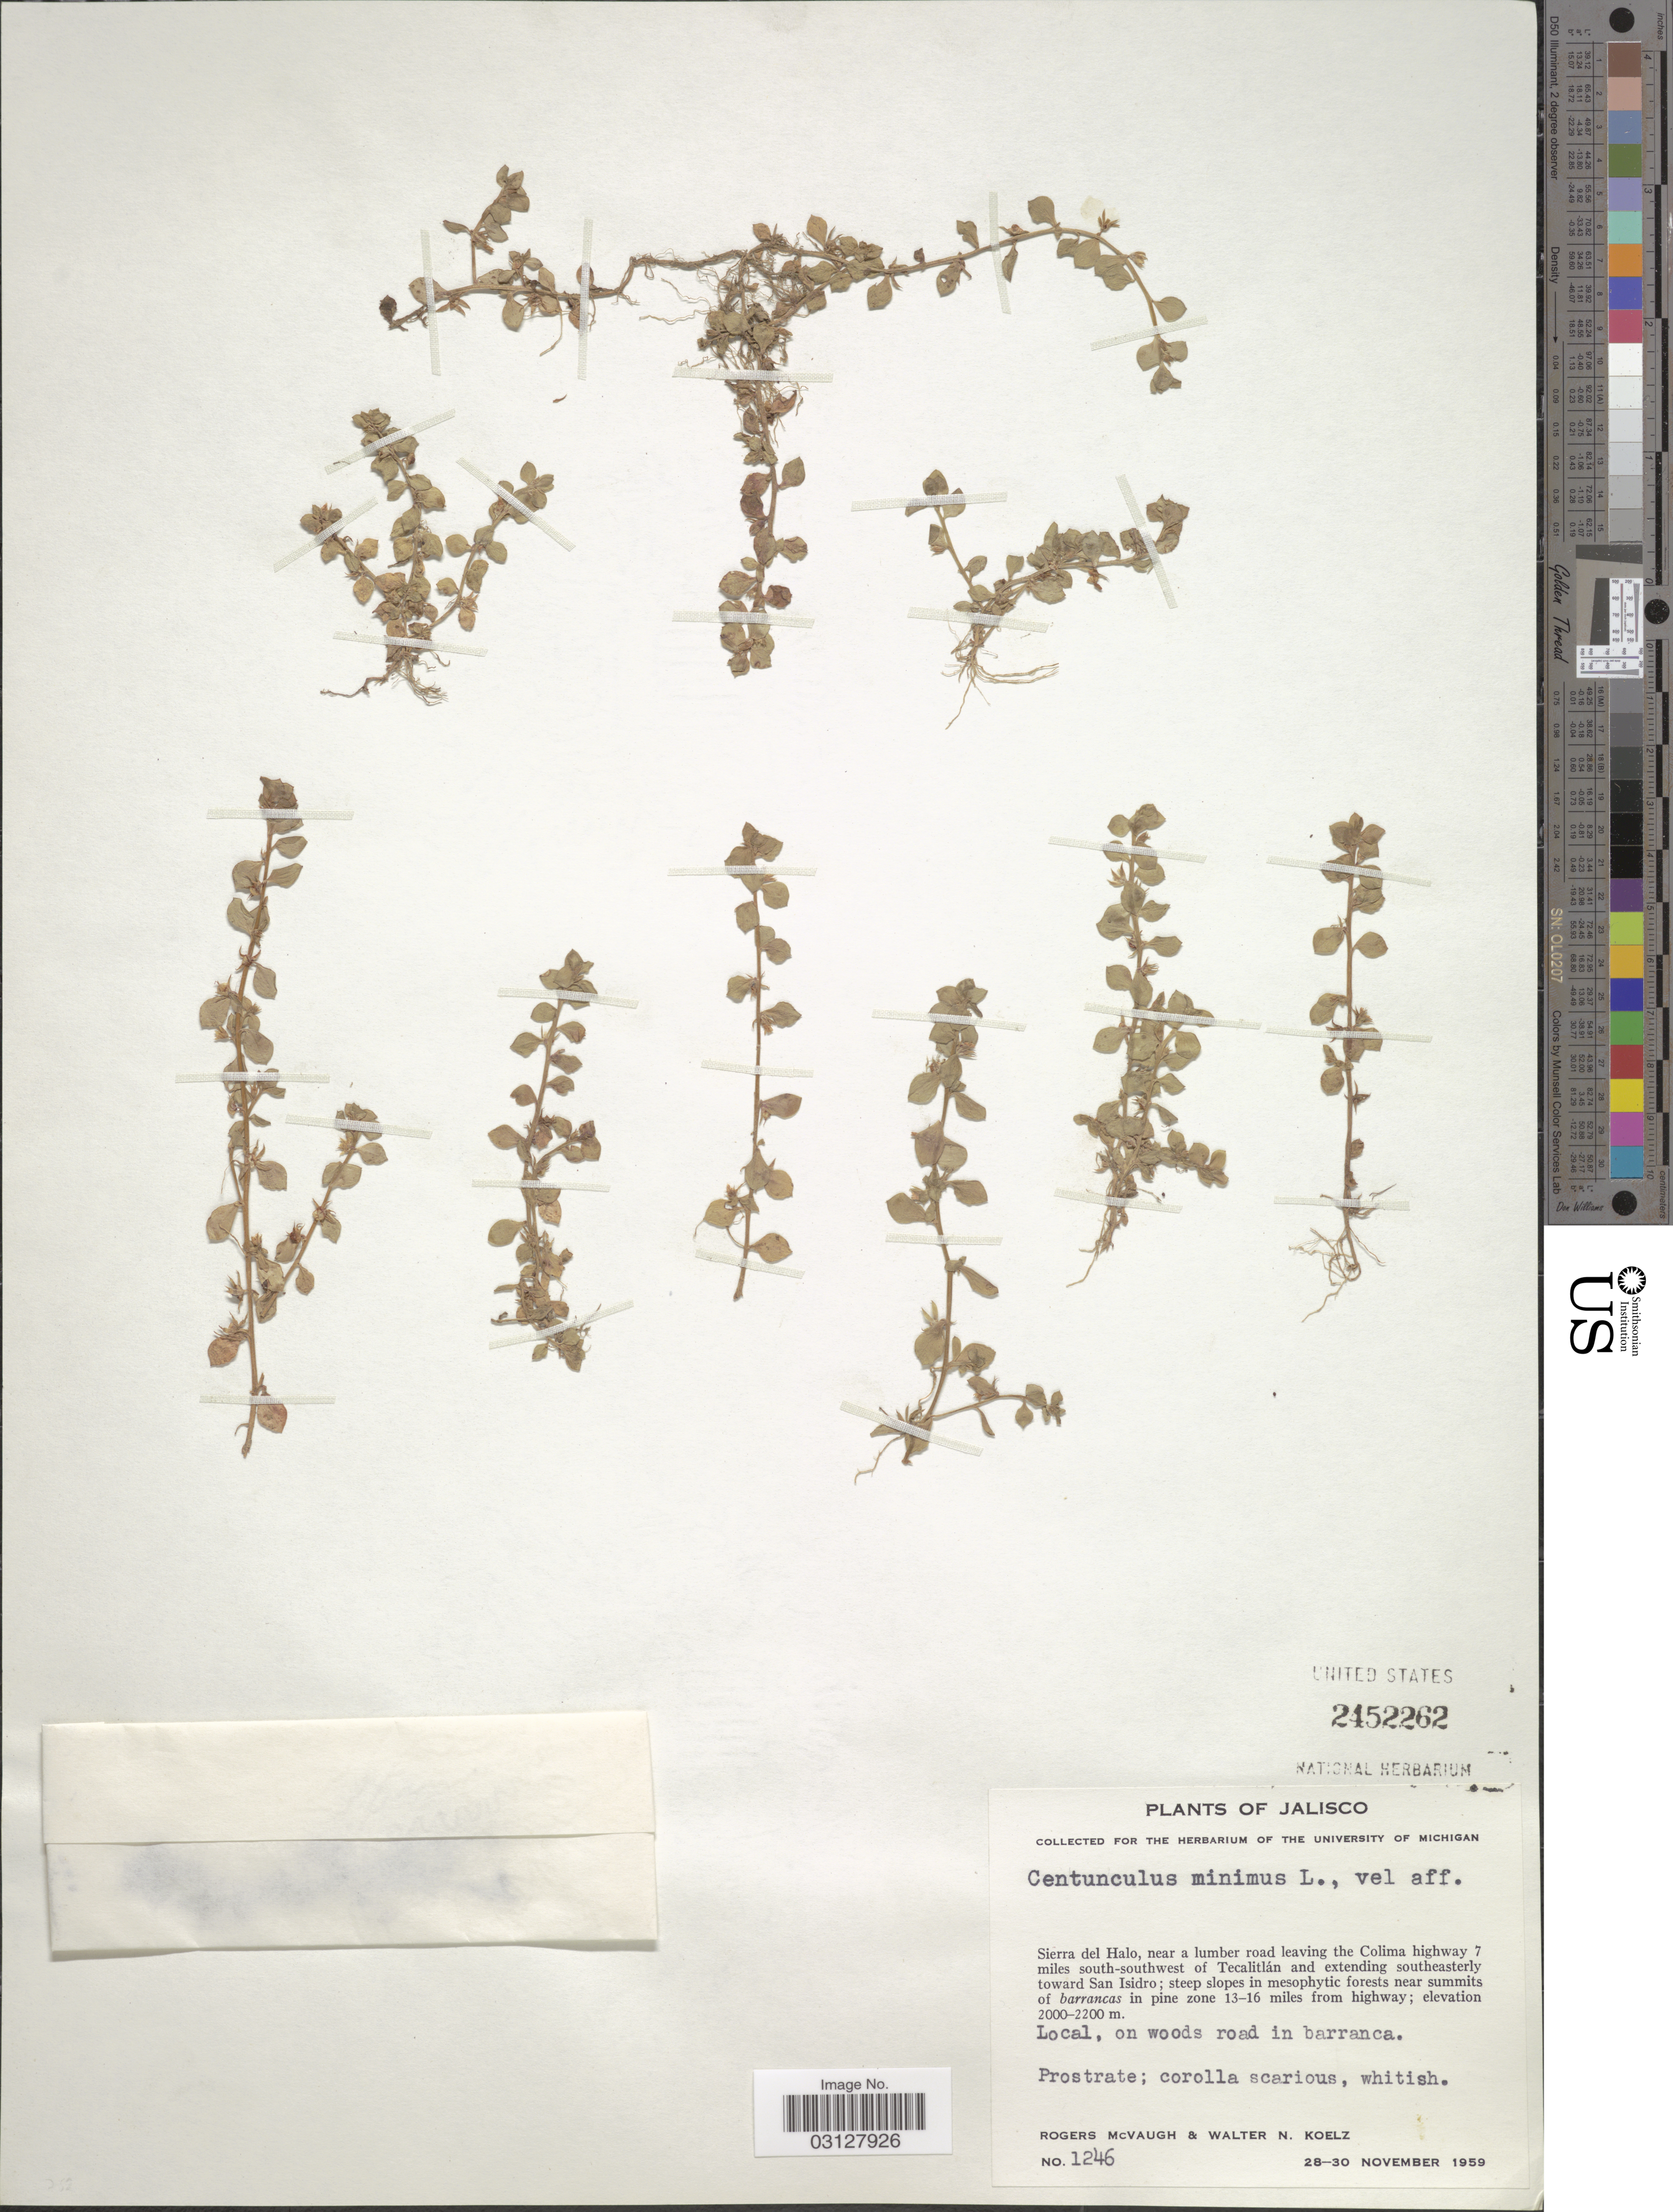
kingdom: Plantae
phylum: Tracheophyta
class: Magnoliopsida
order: Ericales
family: Primulaceae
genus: Centunculus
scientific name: Centunculus minimus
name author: L.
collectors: R. McVaugh & W. N. Koelz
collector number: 1246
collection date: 1959-11-28/1959-11-30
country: Mexico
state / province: Jalisco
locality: Sierra del Halo, near a lumber road leaving the Colima highway 7 miles south-southwest of Tecalitlán and extending southeasterly toward San Isidro. In pine zone 13-16 miles from highway.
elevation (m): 2000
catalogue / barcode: US 2452262